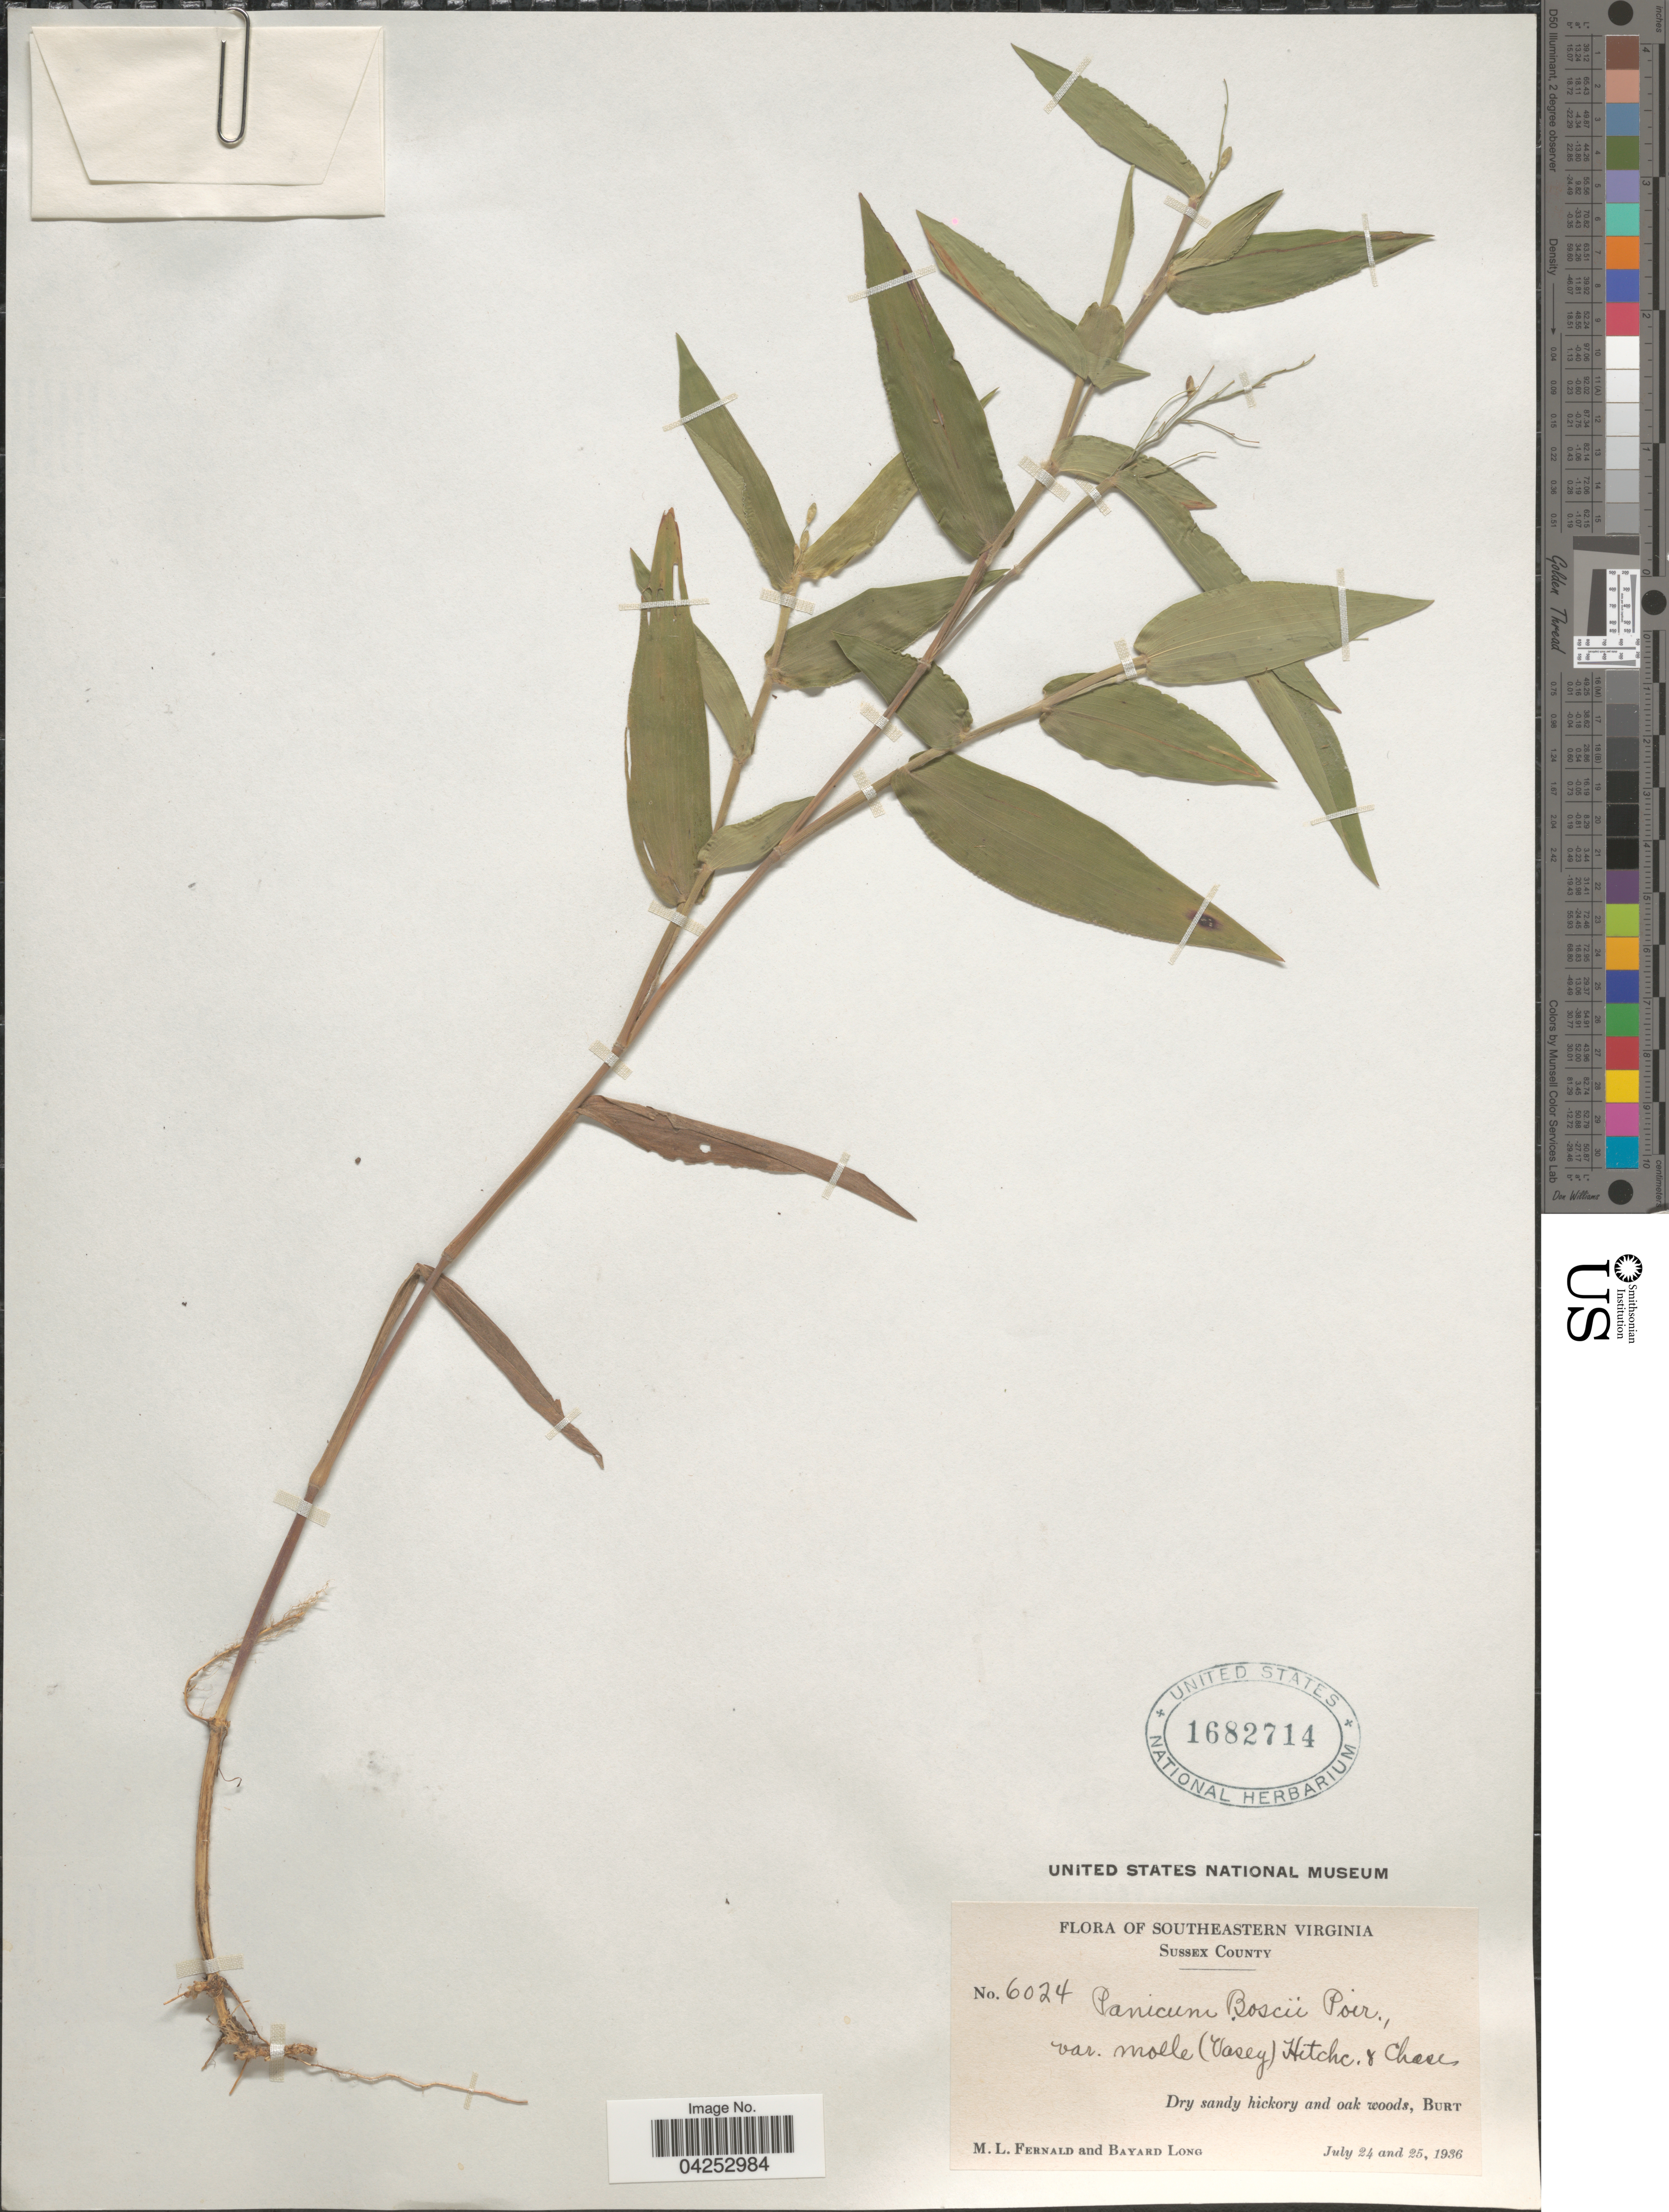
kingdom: Plantae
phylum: Tracheophyta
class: Liliopsida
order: Poales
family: Poaceae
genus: Dichanthelium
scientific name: Dichanthelium boscii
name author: (Poir.) Gould & C.A. Clark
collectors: M. L. Fernald & B. Long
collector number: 6024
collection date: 1936-07-24/1936-07-25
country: United States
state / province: Virginia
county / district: Sussex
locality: Southeastern Virginia. Sussex County. Dry sandy hickory and oak woods, Burt.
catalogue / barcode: US 1682714